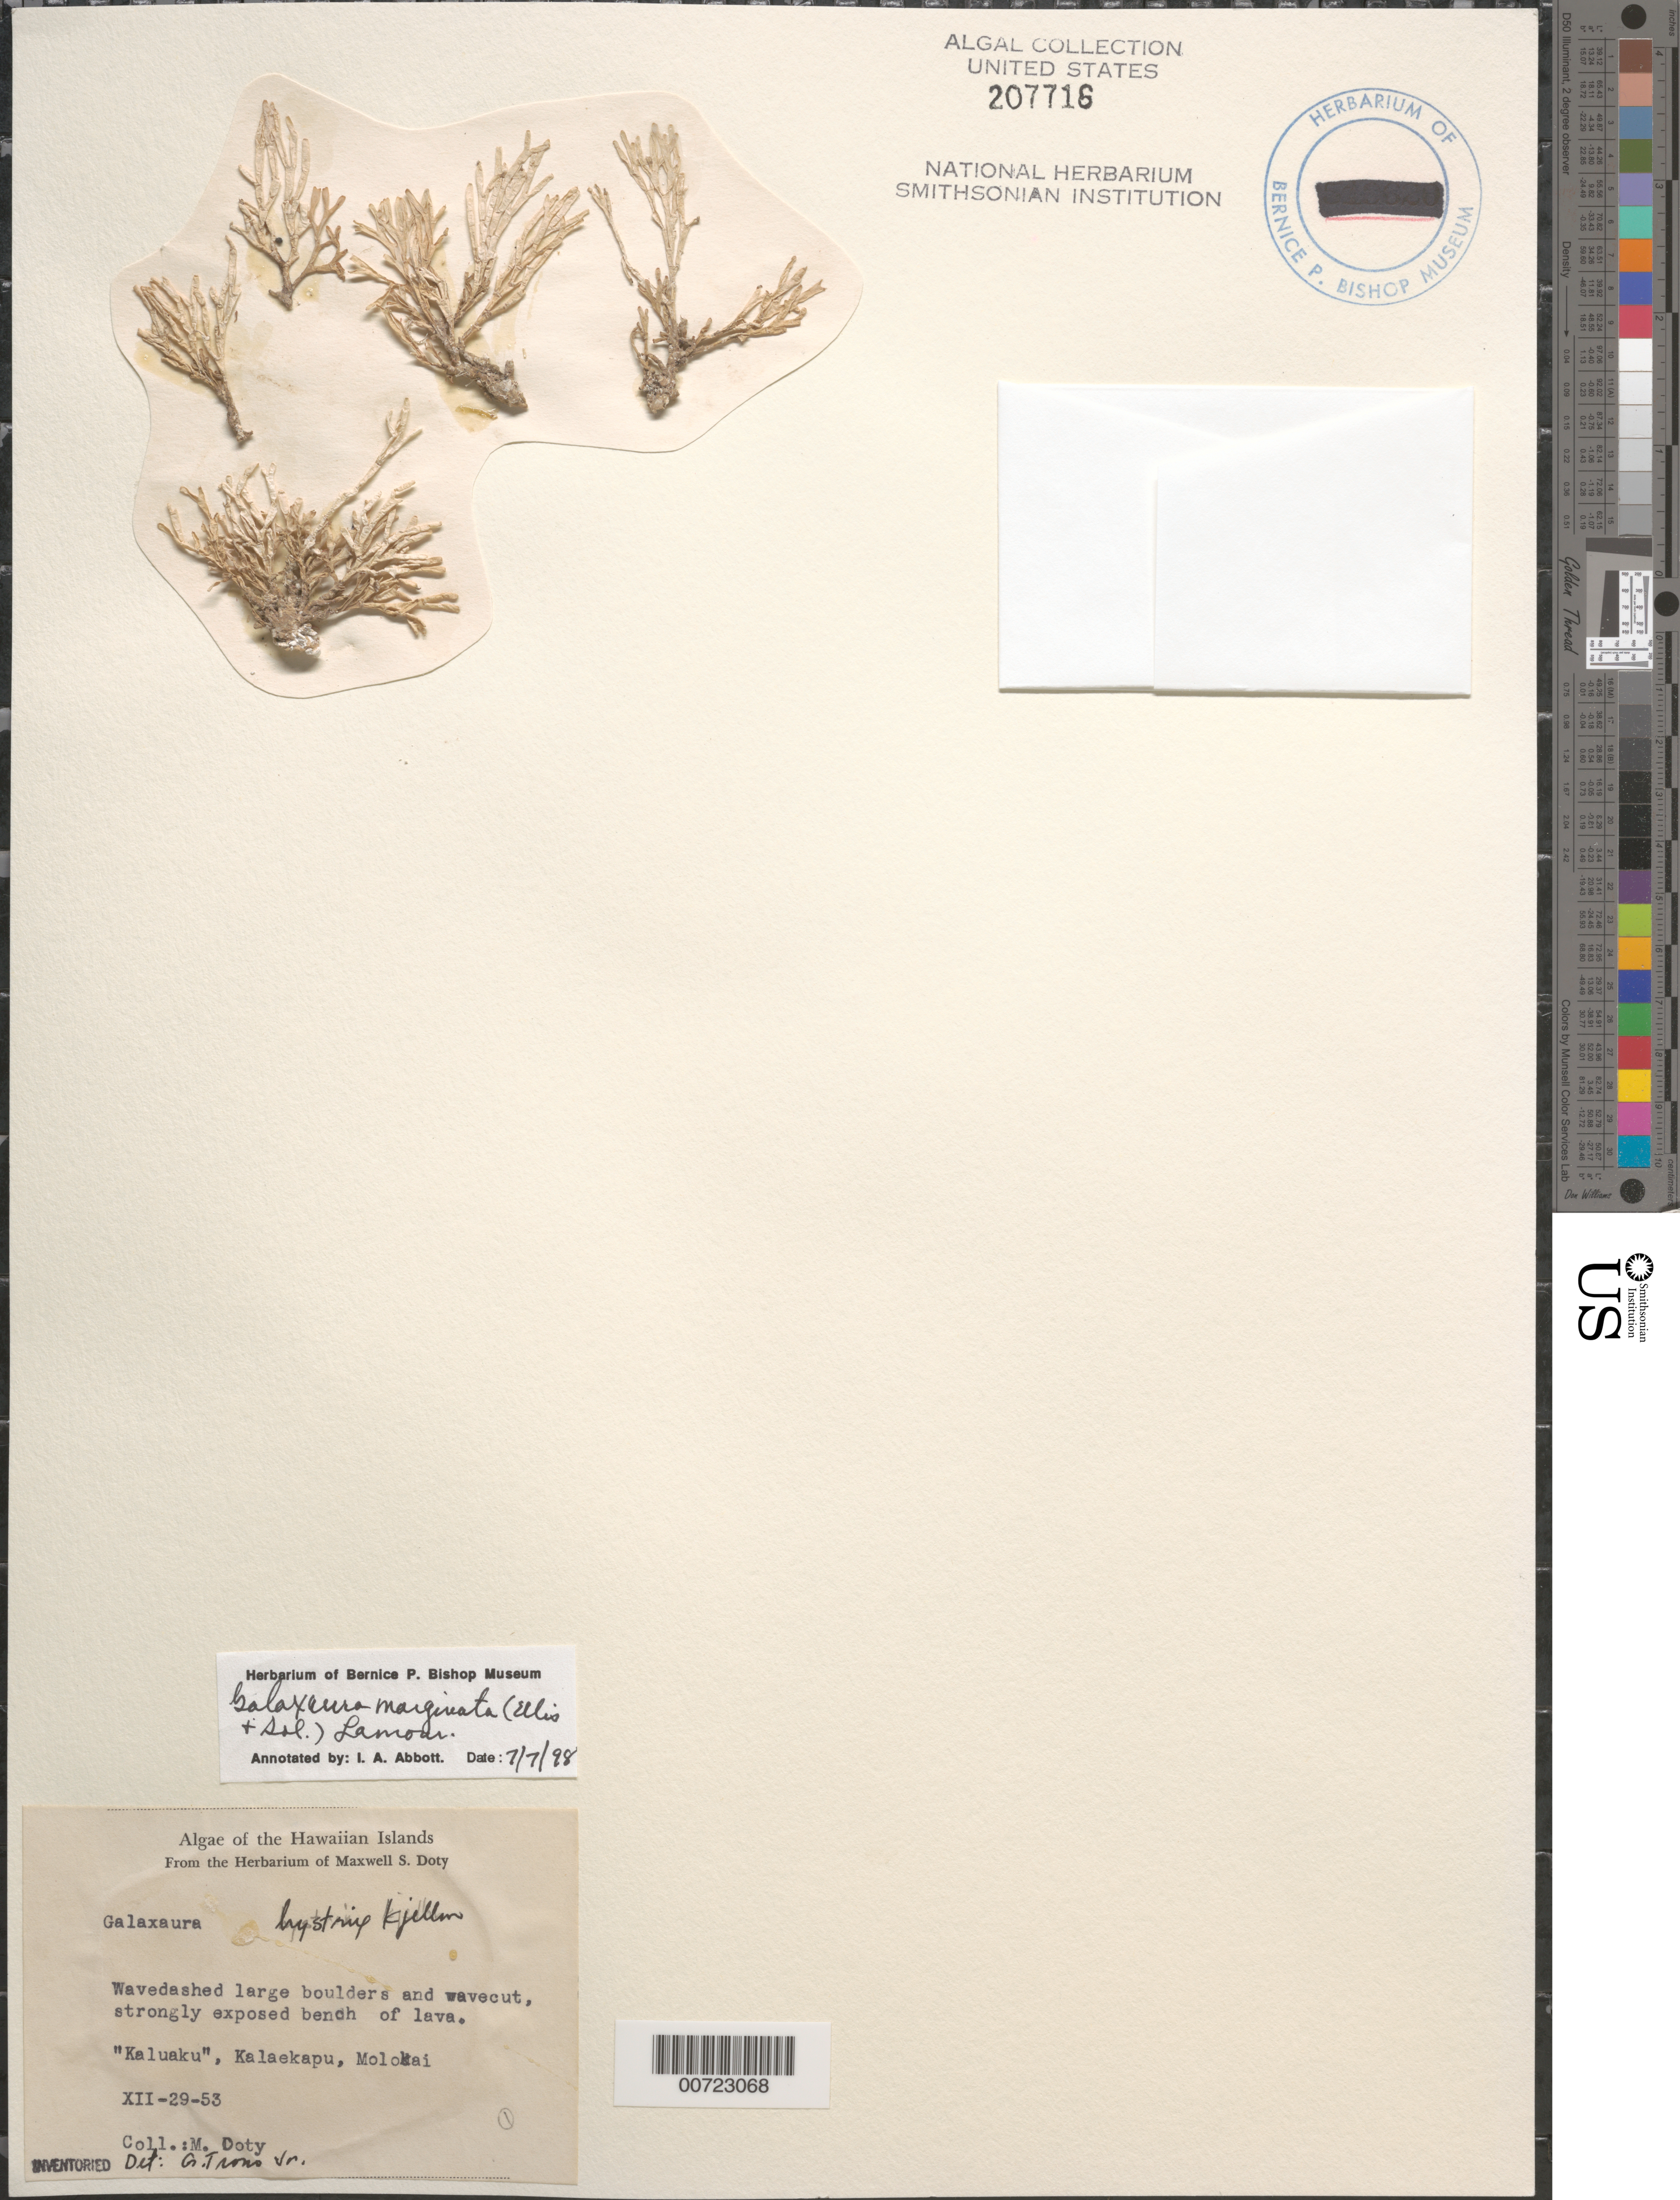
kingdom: Plantae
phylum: Rhodophyta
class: Florideophyceae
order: Nemaliales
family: Galaxauraceae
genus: Galaxaura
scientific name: Galaxaura marginata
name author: (J. Ellis & Sol.) J.V.Lamouroux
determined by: Abbott, Isabella A.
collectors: M. S. Doty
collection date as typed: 29 Dec 1953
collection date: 1953-12-29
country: United States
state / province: Hawaii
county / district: Maui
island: Moloka'i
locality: Kuluaku ("Kaluaku"), Kalaekapu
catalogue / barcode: US 207716